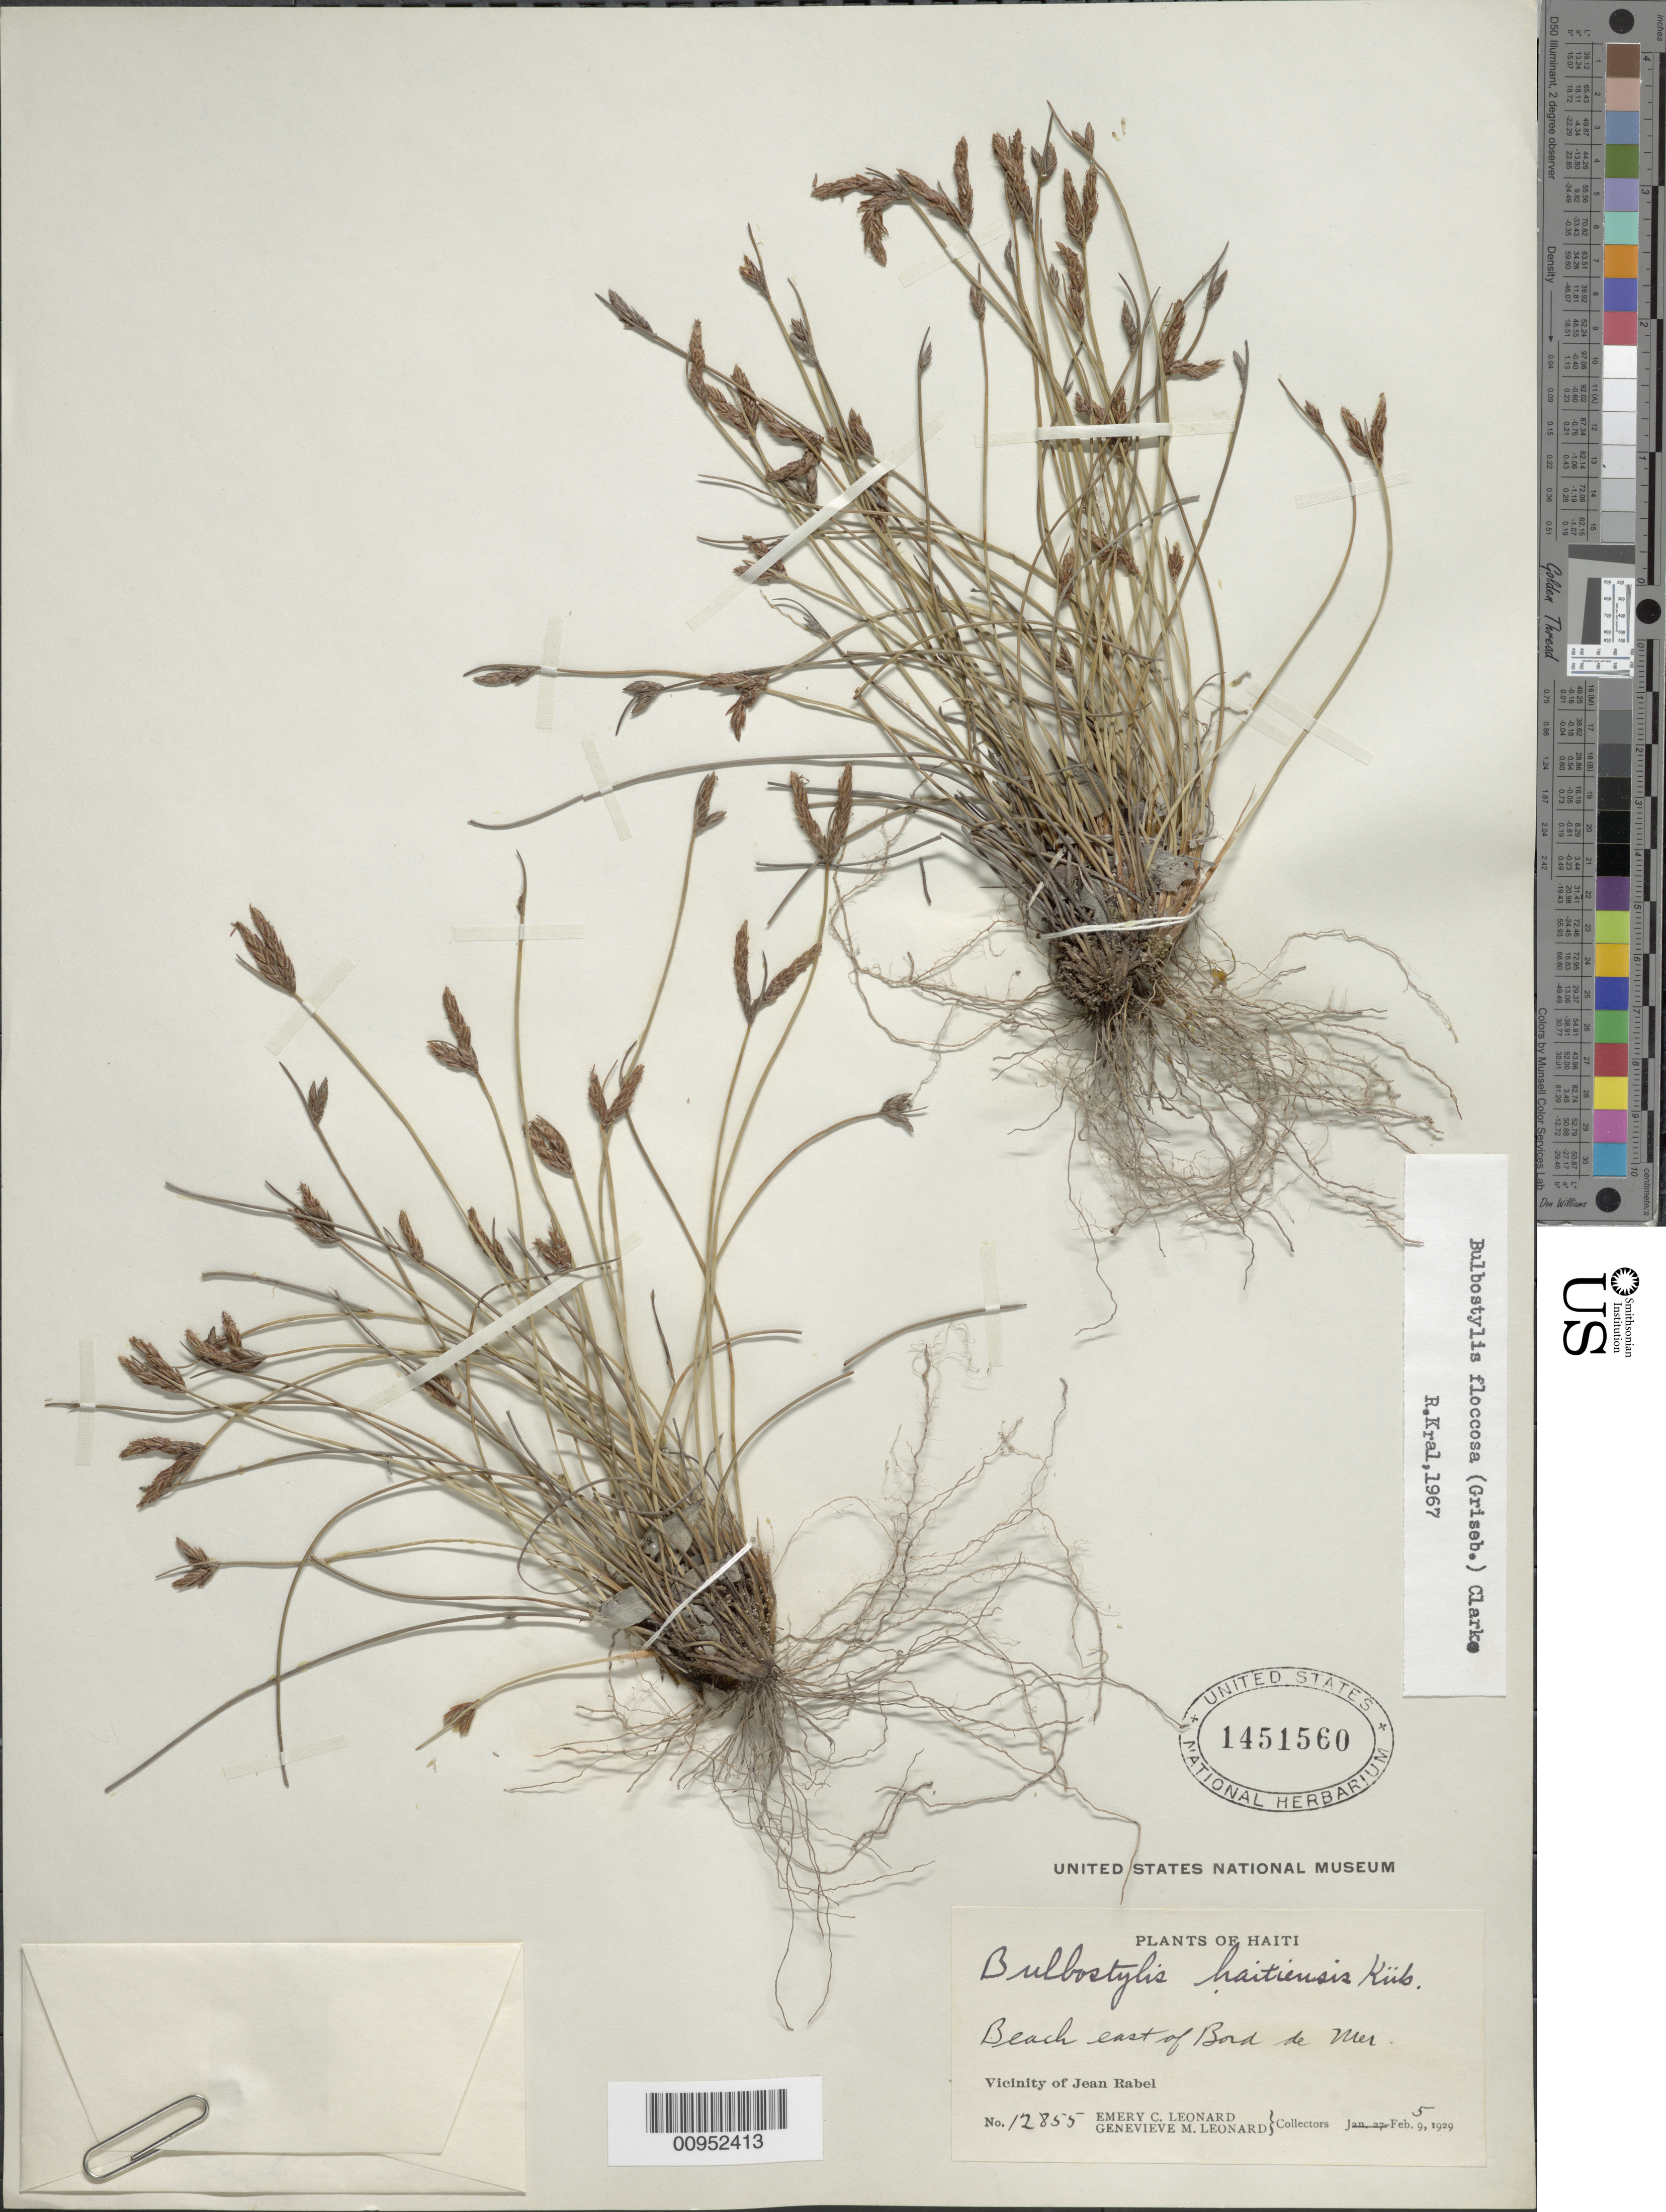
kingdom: Plantae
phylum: Tracheophyta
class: Liliopsida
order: Poales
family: Cyperaceae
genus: Bulbostylis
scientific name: Bulbostylis floccosa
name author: (Griseb.) C.B. Clarke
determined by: Kral, Robert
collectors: E. C. Leonard & G. M. Leonard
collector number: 12855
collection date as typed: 05 Feb 1929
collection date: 1929-02-05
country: Haiti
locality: Vicinity of Jean Rabel, beach E of Bord de Mer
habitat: Beach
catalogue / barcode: US 1451560